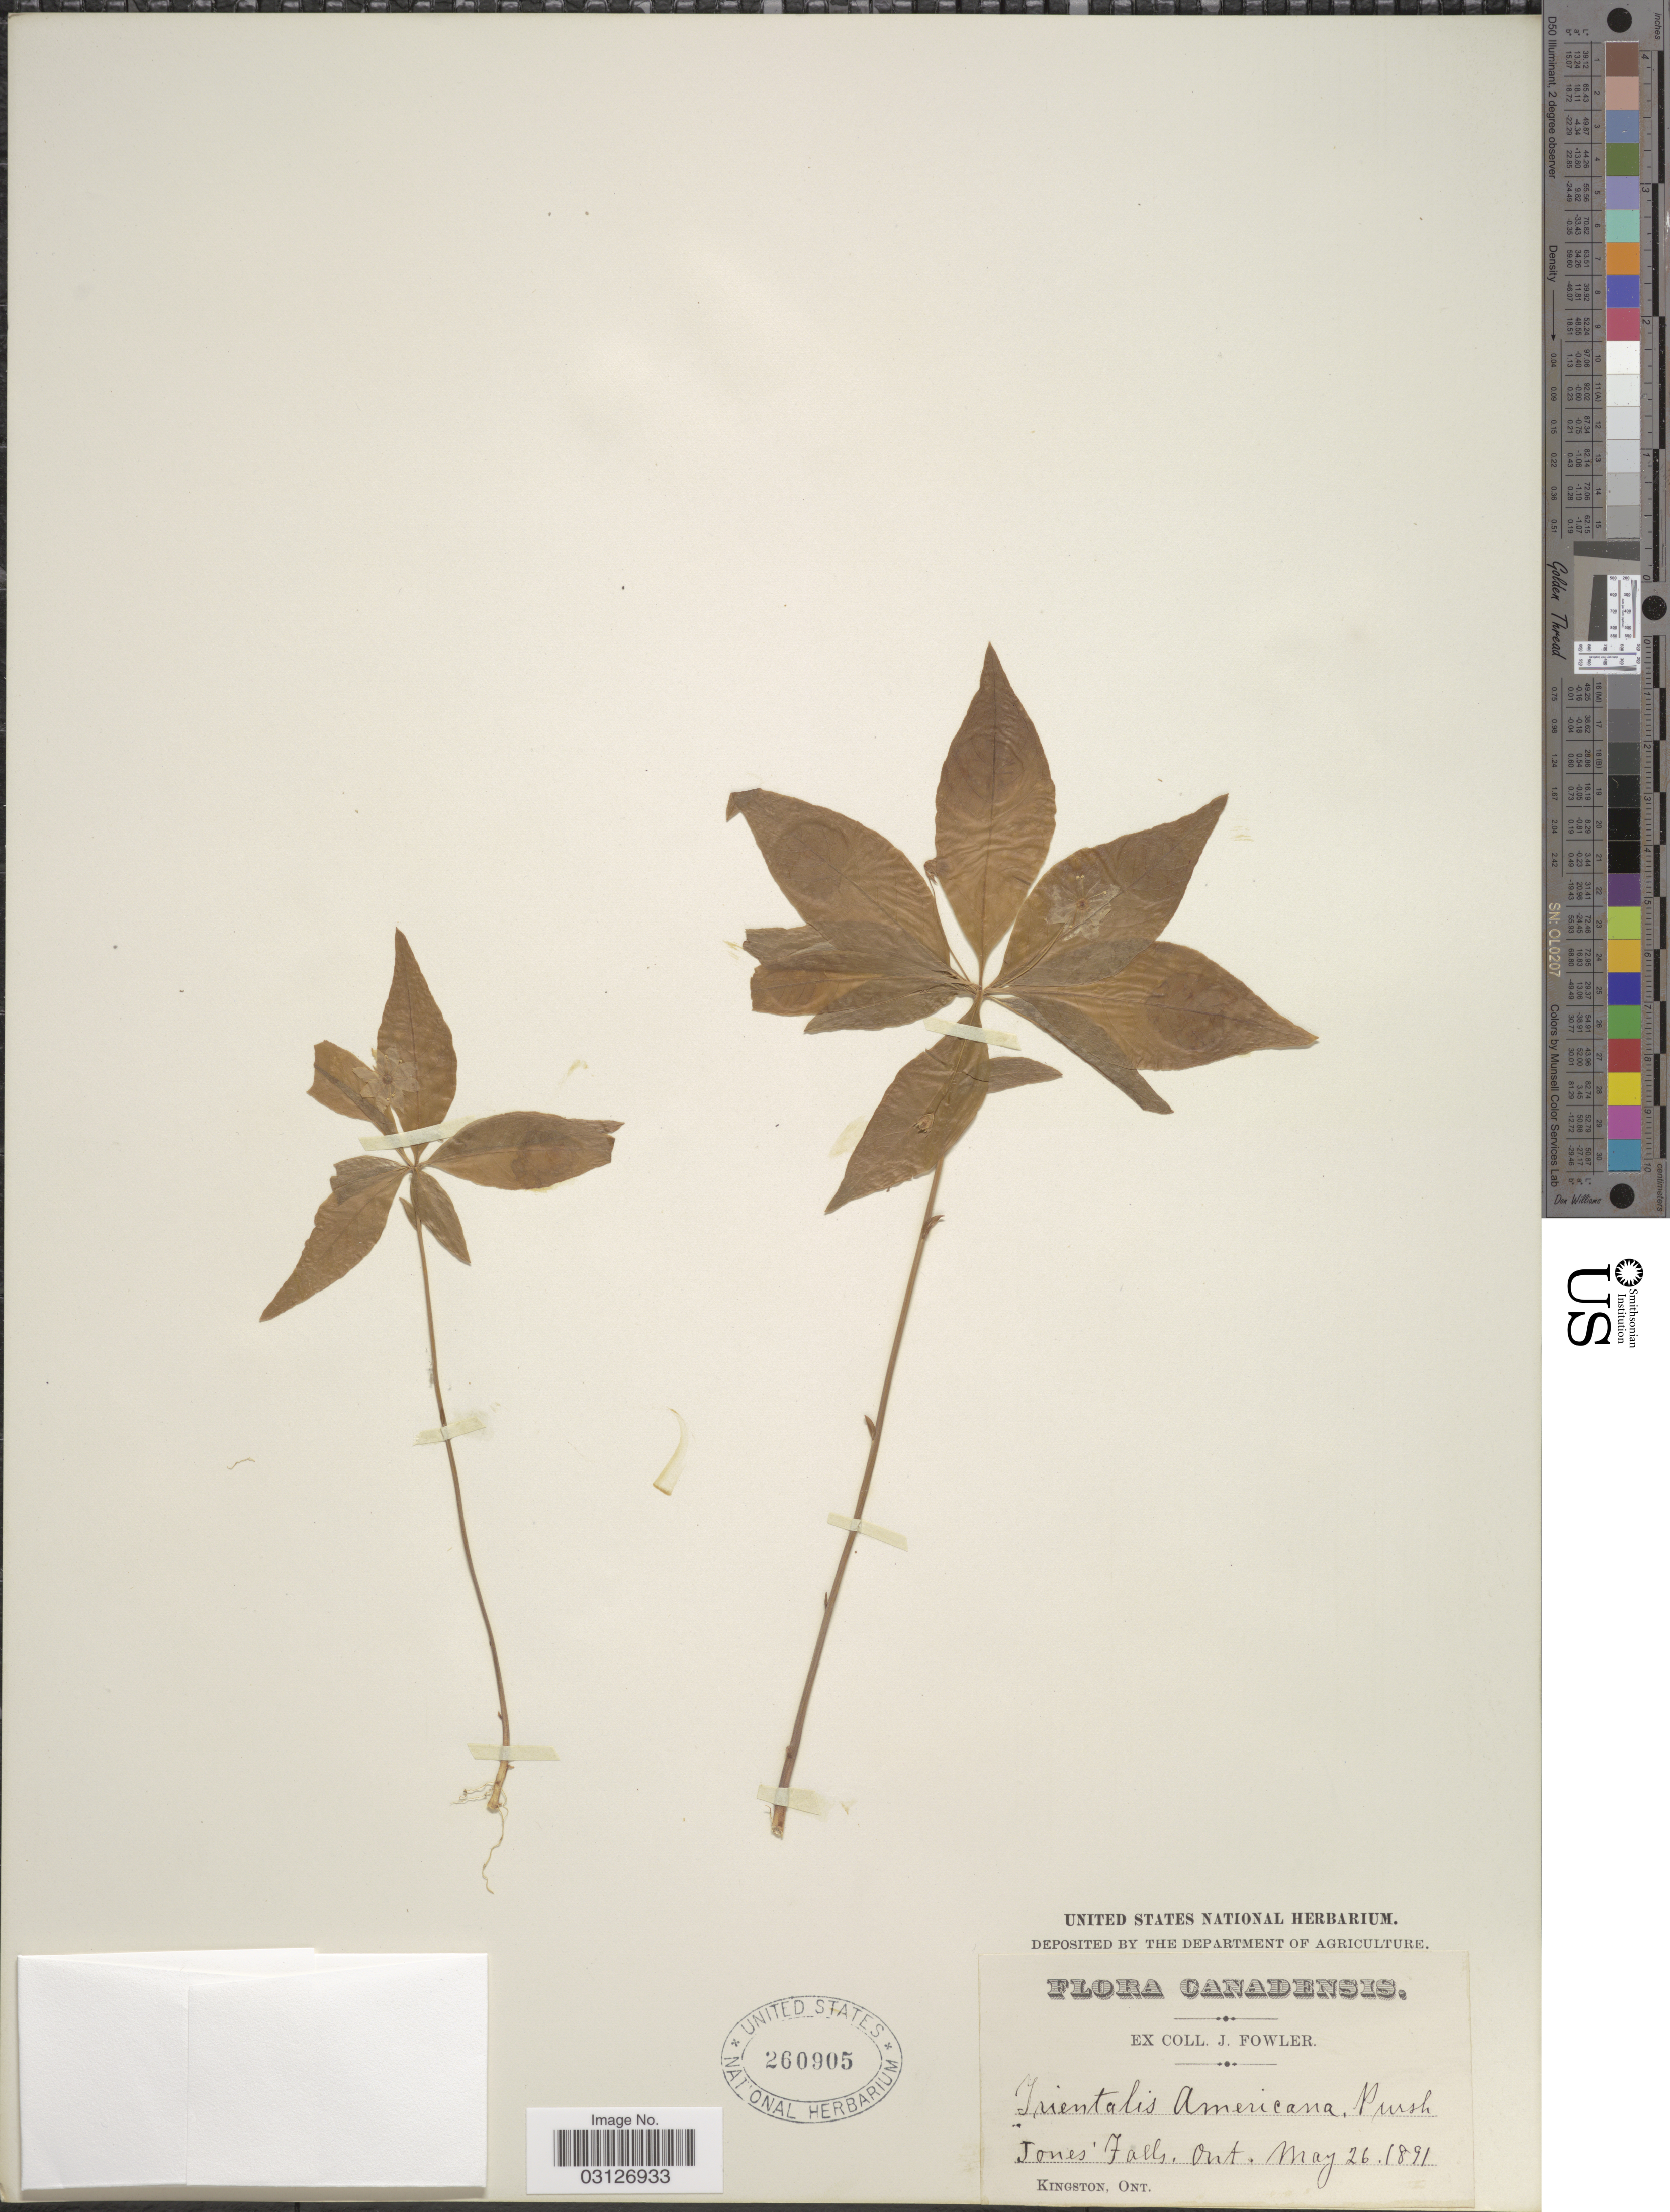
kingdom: Plantae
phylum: Tracheophyta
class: Magnoliopsida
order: Ericales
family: Primulaceae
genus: Trientalis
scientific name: Trientalis americana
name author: Pursh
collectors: J. Fowler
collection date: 1891-05-26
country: Canada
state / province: Ontario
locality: Jones' Falls, Ont.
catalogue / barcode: US 260905